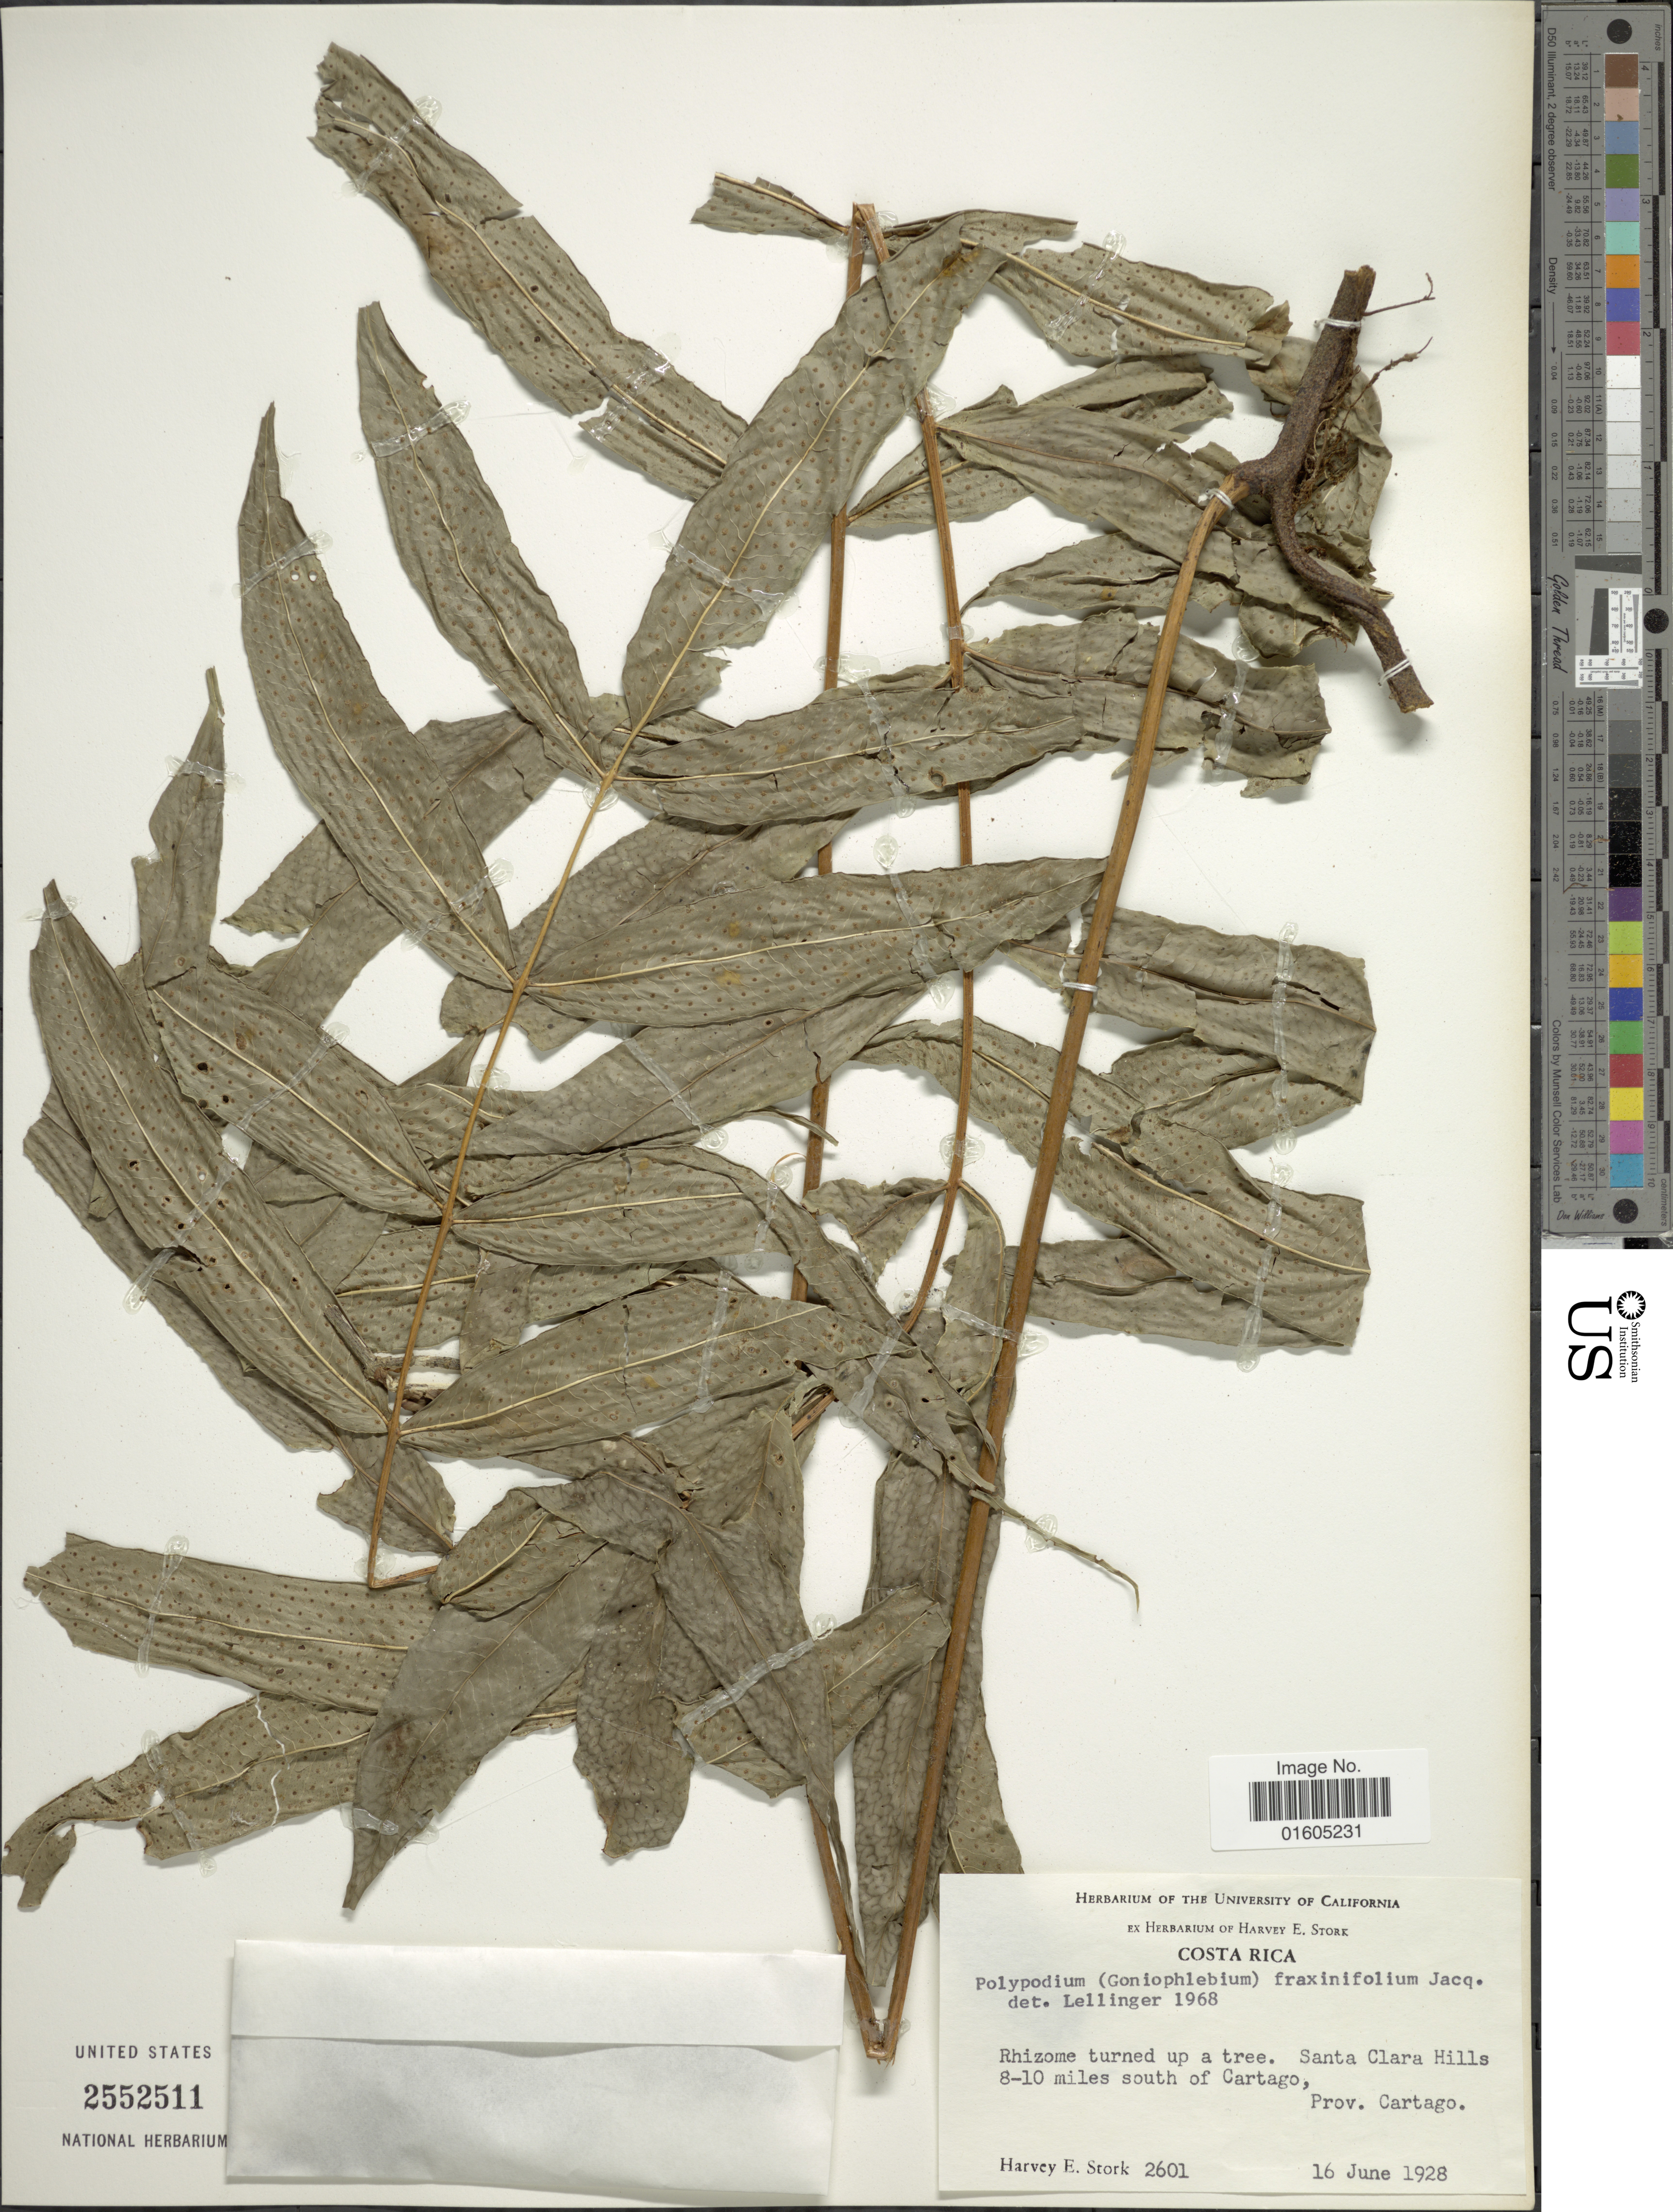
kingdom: Plantae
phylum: Tracheophyta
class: Polypodiopsida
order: Polypodiales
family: Polypodiaceae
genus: Serpocaulon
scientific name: Serpocaulon fraxinifolium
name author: (Jacq.) A.R. Sm.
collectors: H. E. Stork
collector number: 2601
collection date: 1928-06-16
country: Costa Rica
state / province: Cartago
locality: Costa Rica. Santa Clara Hills 8-10 miles south of Cartago Prov. Cartago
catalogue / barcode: US 2552511